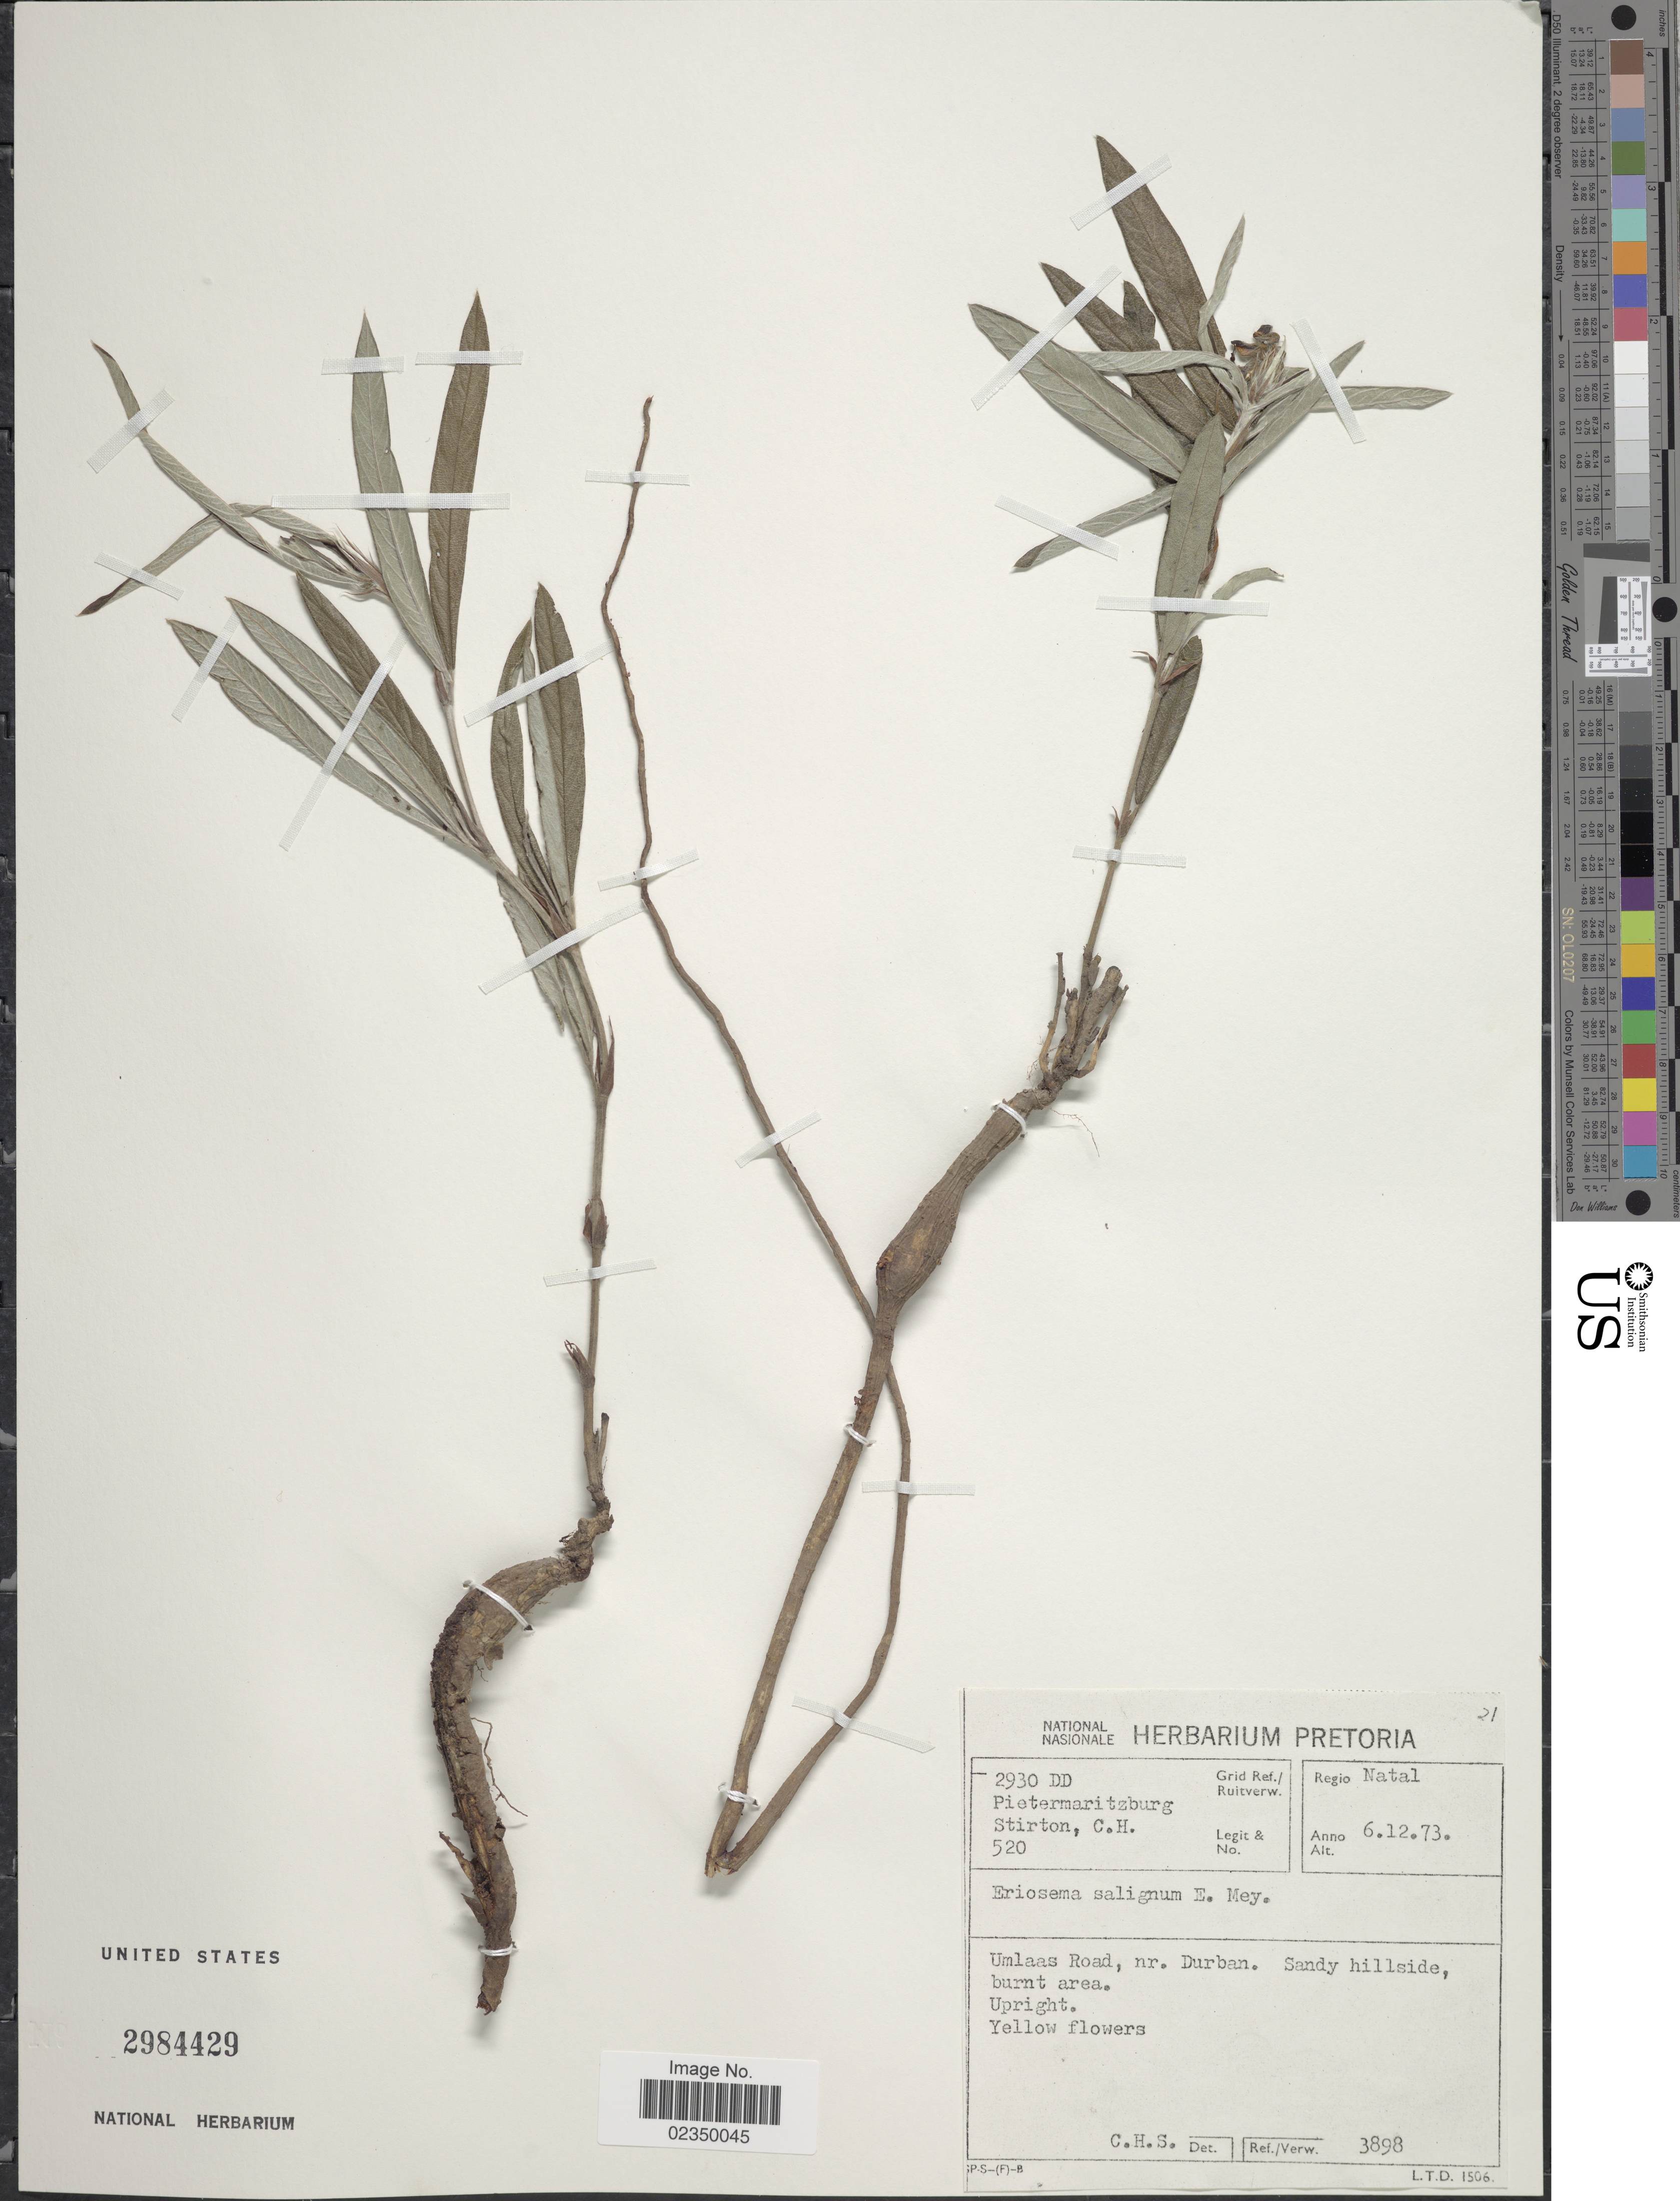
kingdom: Plantae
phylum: Tracheophyta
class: Magnoliopsida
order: Fabales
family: Fabaceae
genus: Eriosema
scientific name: Eriosema salignum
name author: E. Mey.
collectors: C. H. Stirton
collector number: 520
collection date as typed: Transcribed d/m/y: 6/12/73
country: South Africa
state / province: KwaZulu-Natal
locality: Regio Natal. Umlaas Road, nr. Durban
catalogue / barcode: US 2984429